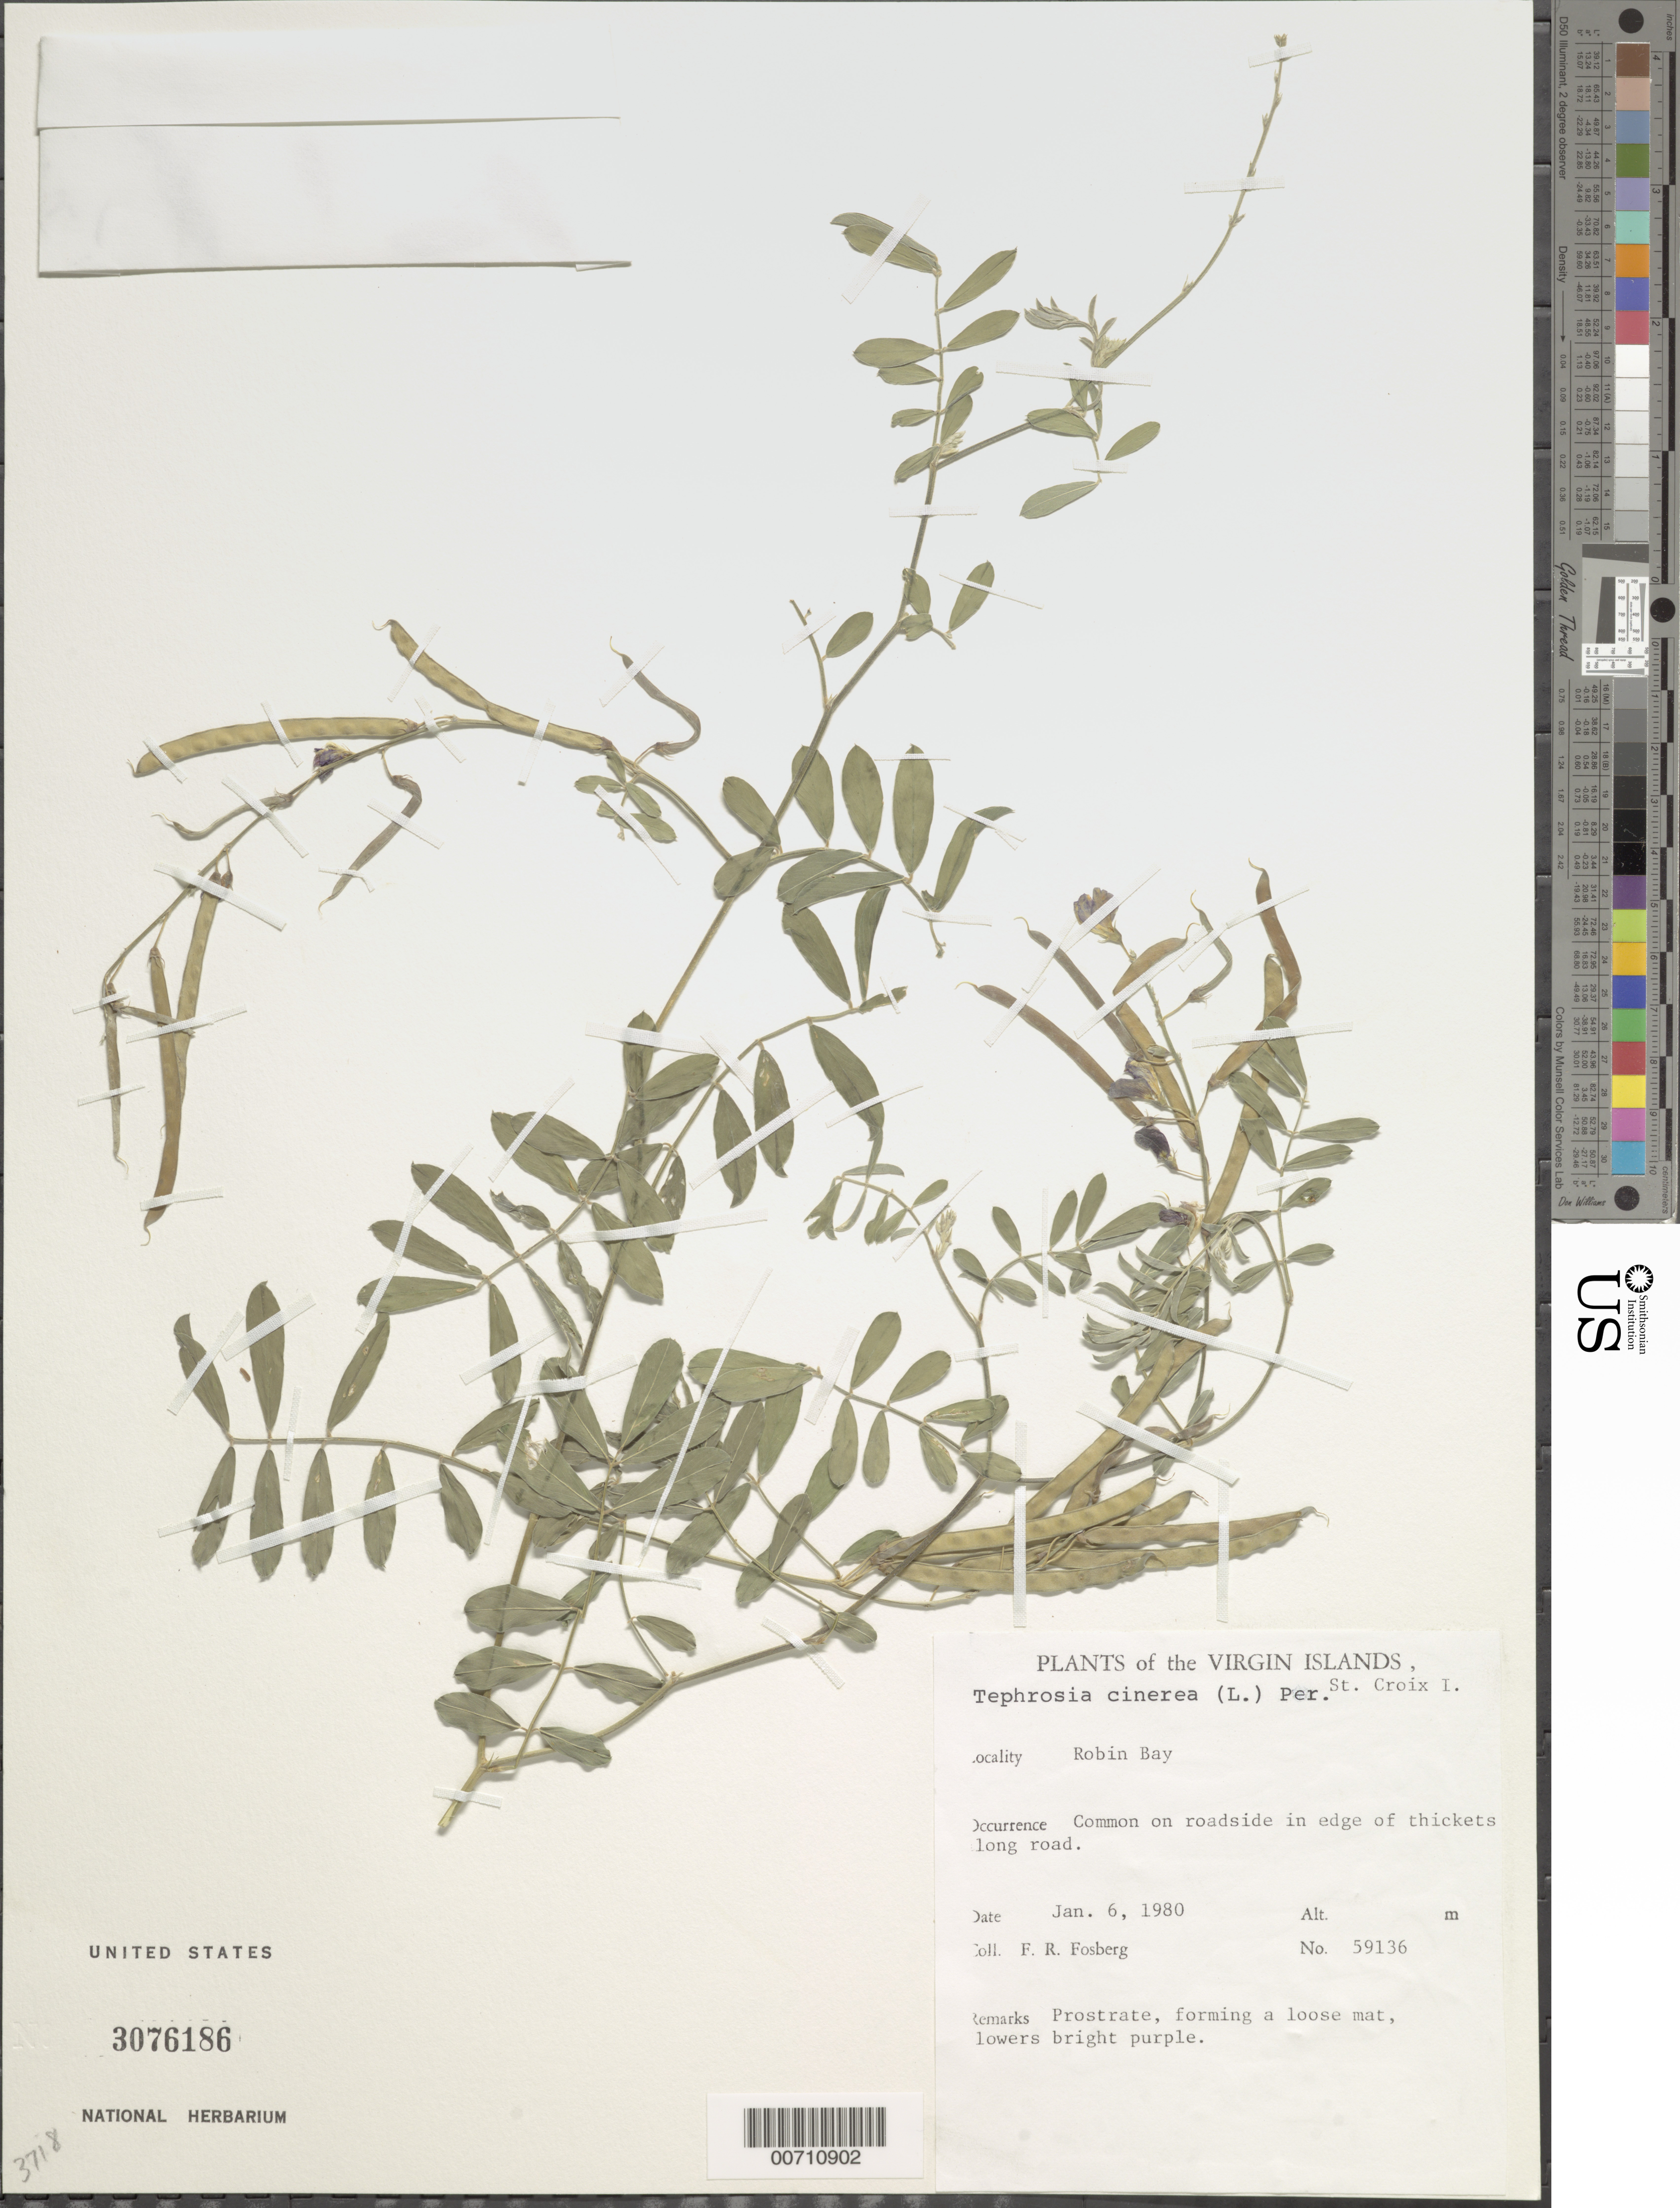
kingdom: Plantae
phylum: Tracheophyta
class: Magnoliopsida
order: Fabales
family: Fabaceae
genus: Tephrosia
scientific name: Tephrosia cinerea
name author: (L.) Pers.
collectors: F. R. Fosberg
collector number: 59136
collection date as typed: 06 Jan 1980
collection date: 1980-01-06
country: U.S. Virgin Islands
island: St. Croix Island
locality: Robin Bay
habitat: On roadside in edge of thickets along road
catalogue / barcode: US 3076186